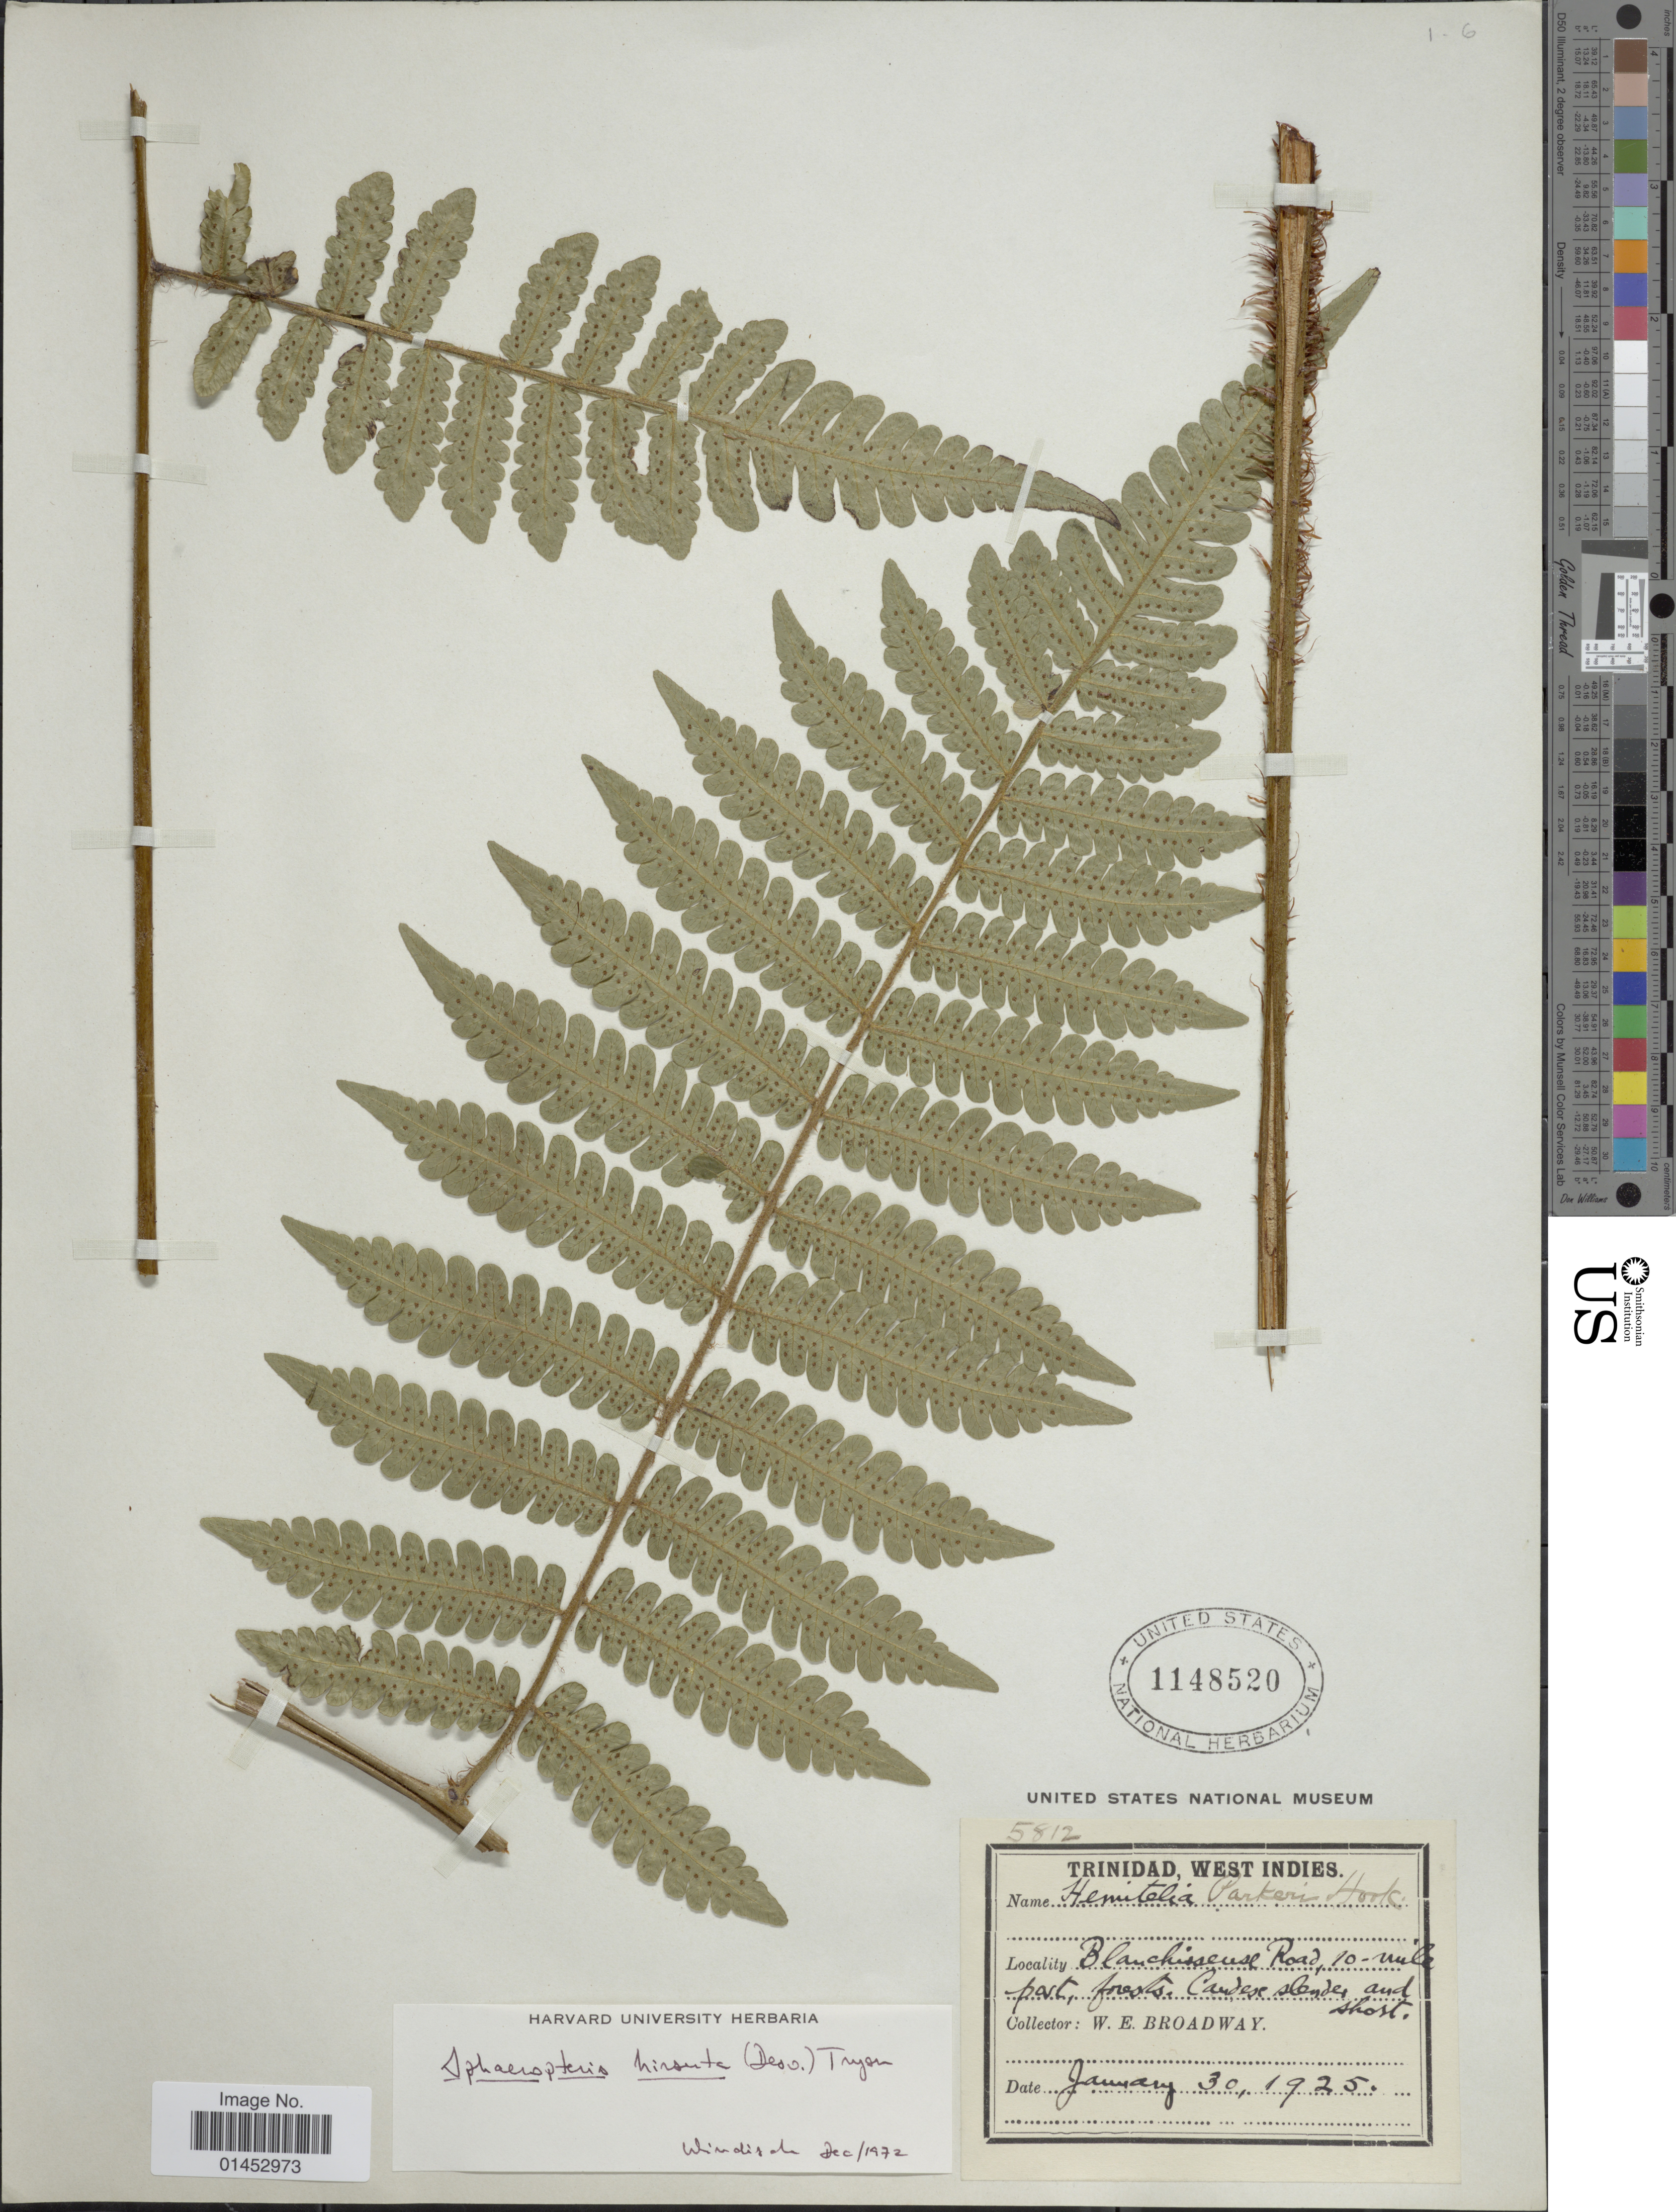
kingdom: Plantae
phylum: Tracheophyta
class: Polypodiopsida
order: Cyatheales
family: Cyatheaceae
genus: Cyathea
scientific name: Cyathea surinamensis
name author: (Miq.) Domin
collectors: W. E. Broadway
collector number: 5812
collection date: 1925-01-30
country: Trinidad and Tobago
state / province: Trinidad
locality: West Indies, Blanchisseuse Road, 10-mile post forests, Caudex slender and short.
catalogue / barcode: US 1148520